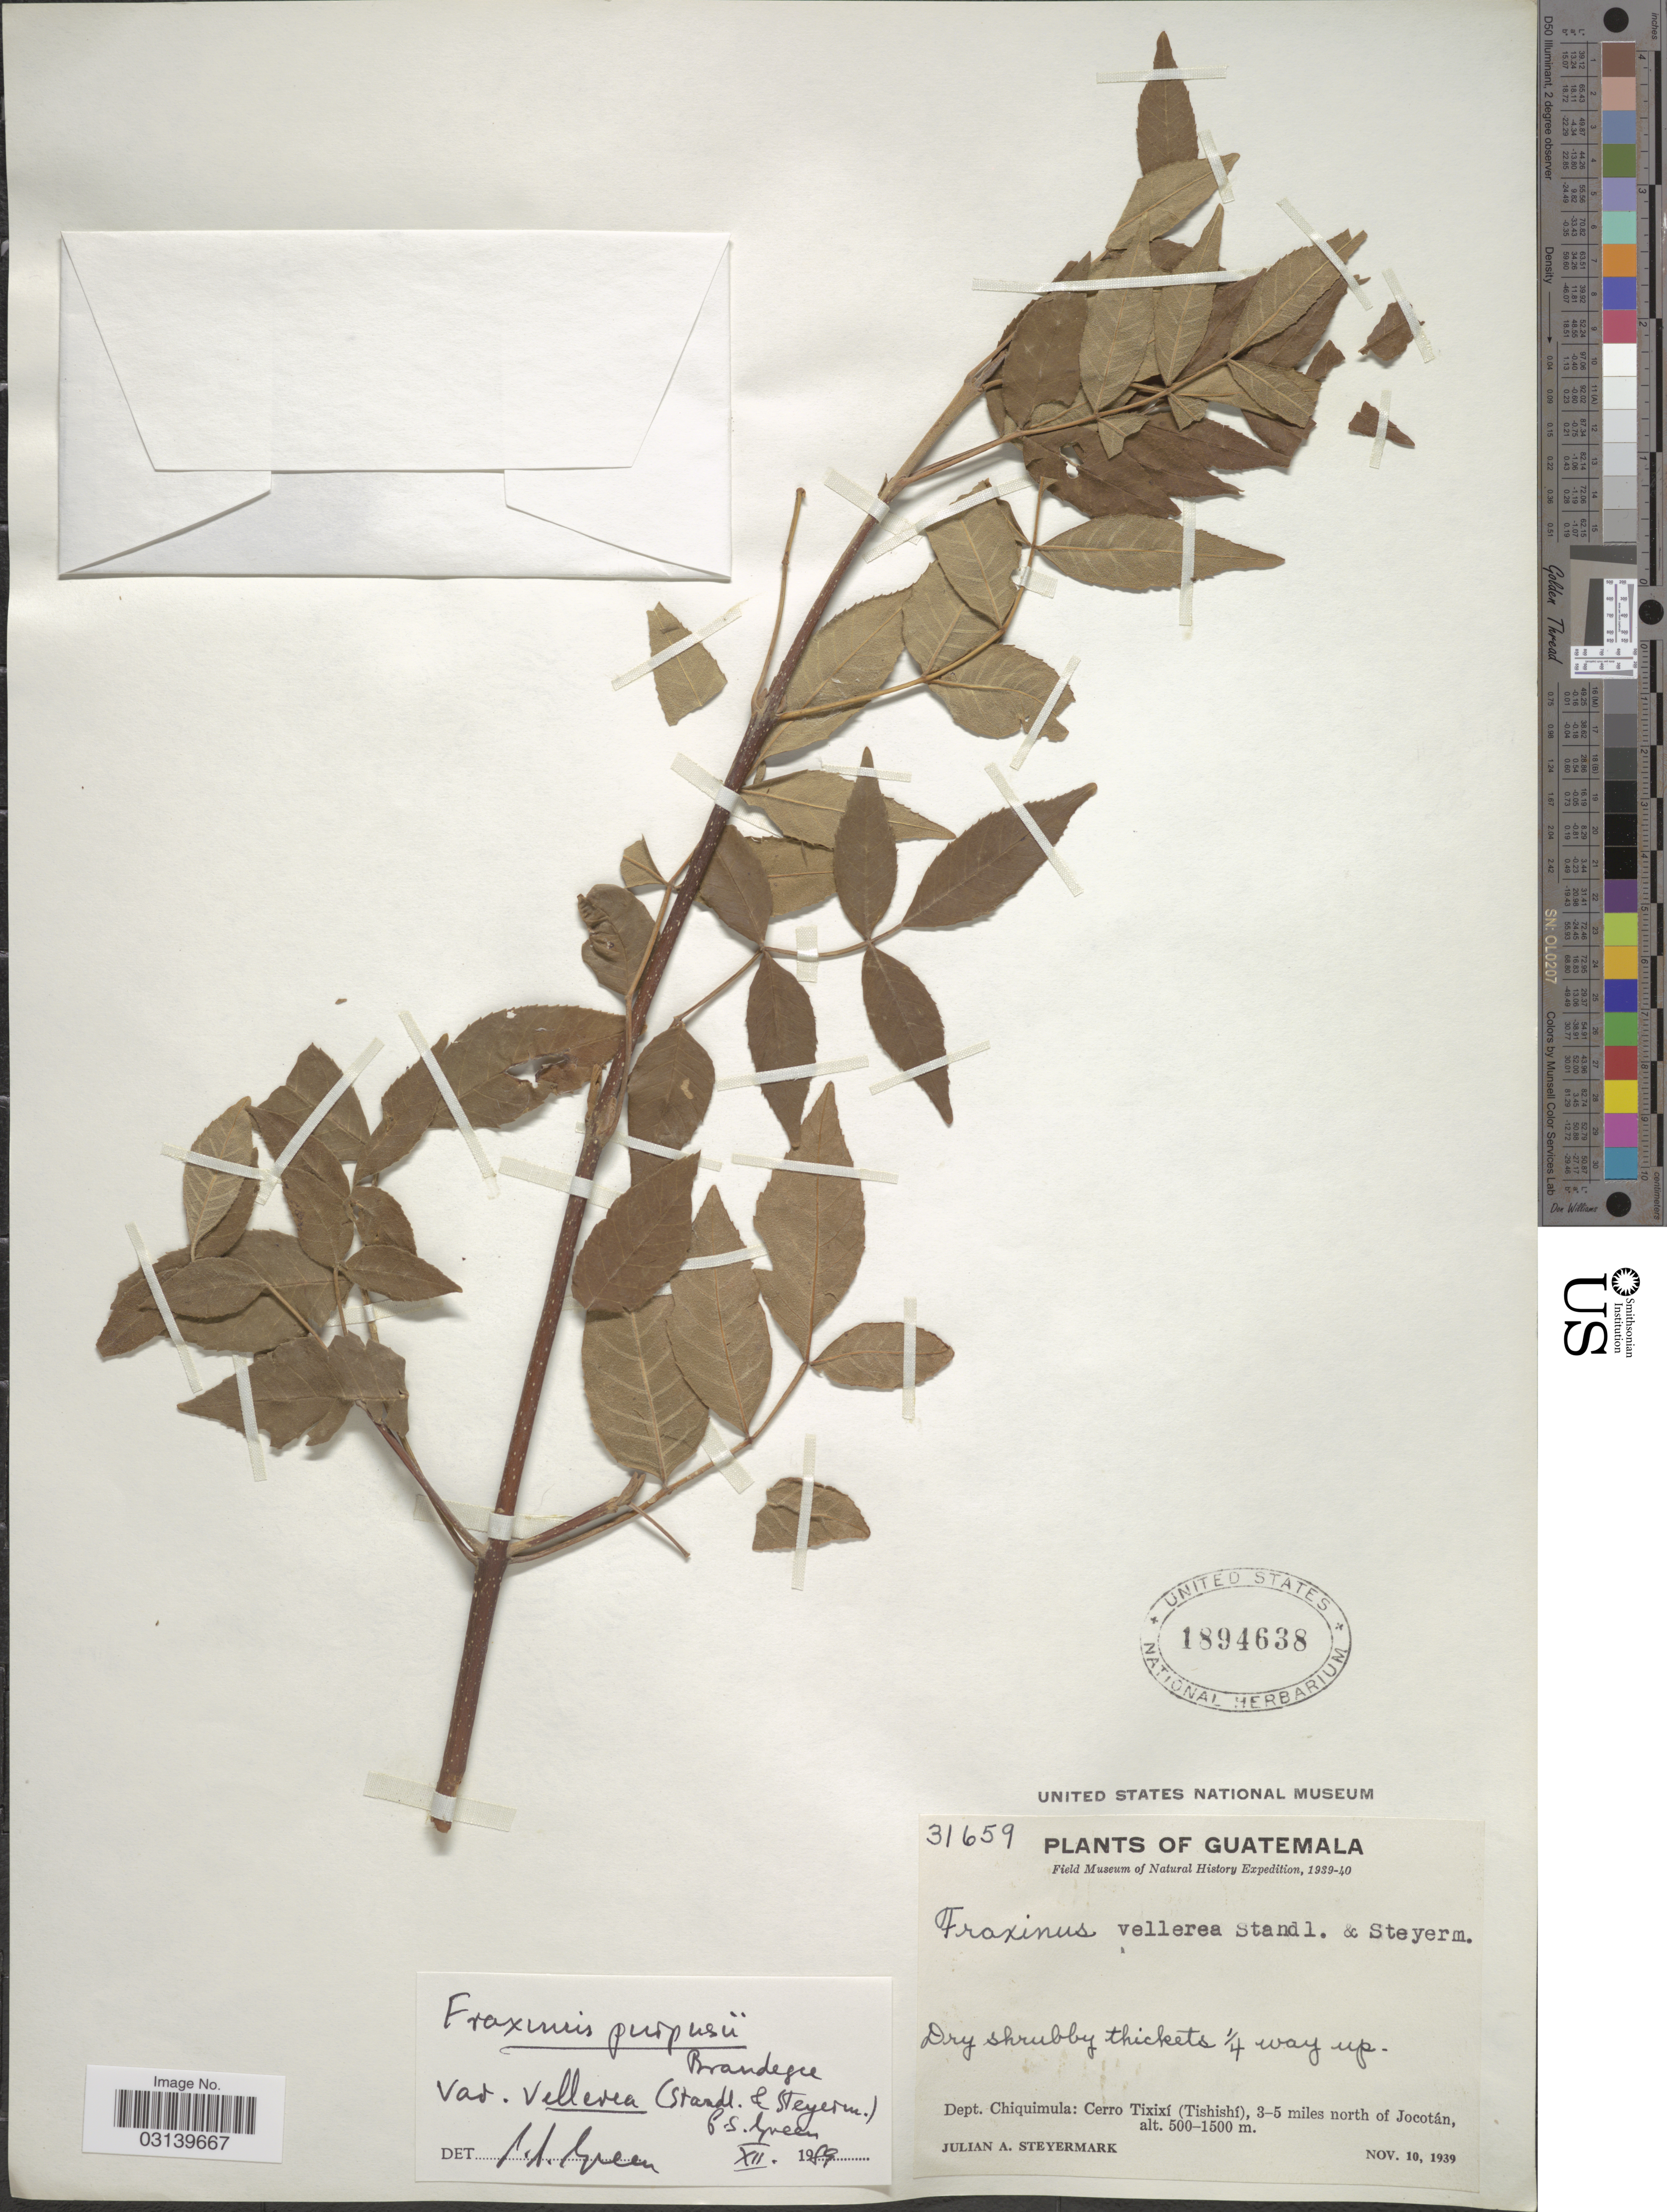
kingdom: Plantae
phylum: Tracheophyta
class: Magnoliopsida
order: Lamiales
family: Oleaceae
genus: Fraxinus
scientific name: Fraxinus purpusii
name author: Brandegee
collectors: J. Steyermark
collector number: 31659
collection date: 1939-11-10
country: Guatemala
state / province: Chiquimula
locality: Dept. Chiquimula: Cerro Tixixí (Tishishí), 3-5 miles north of Jocotán.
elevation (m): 500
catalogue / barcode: US 1894638